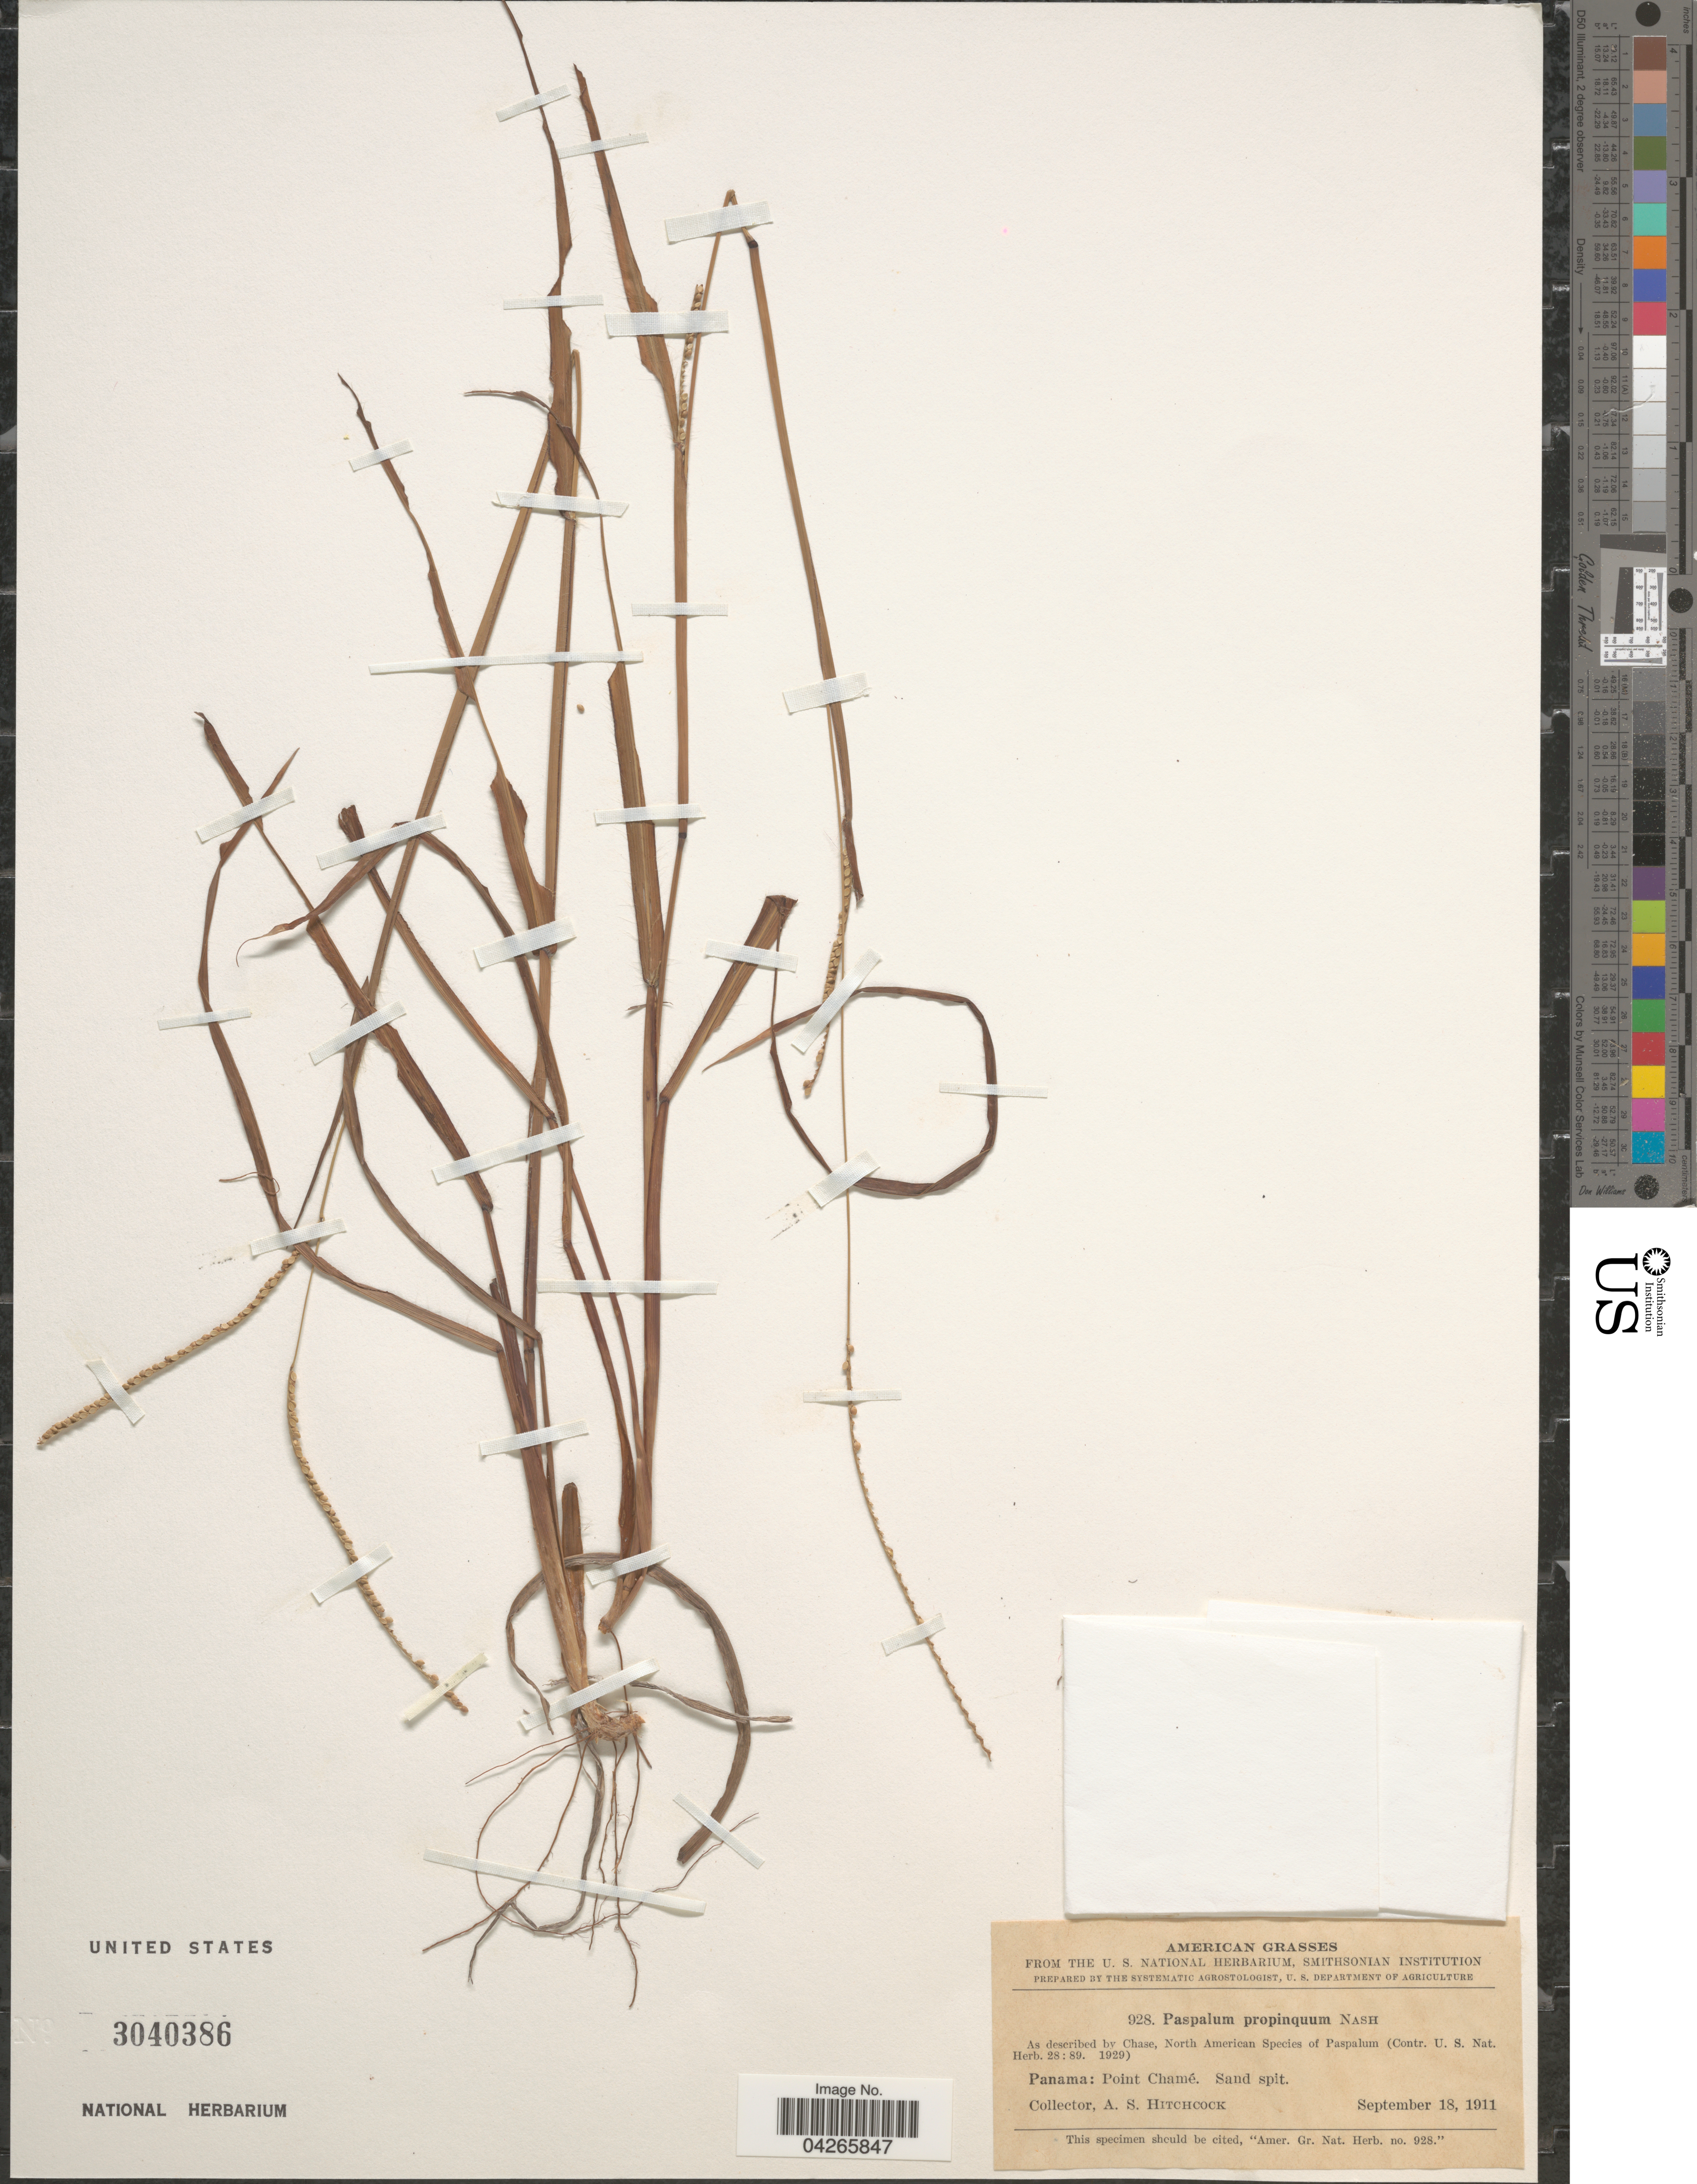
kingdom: Plantae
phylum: Tracheophyta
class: Liliopsida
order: Poales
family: Poaceae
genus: Paspalum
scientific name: Paspalum setaceum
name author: Michx.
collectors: A. S. Hitchcock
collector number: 928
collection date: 1911-09-18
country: Panama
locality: Point Chamé.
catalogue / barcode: US 3040386